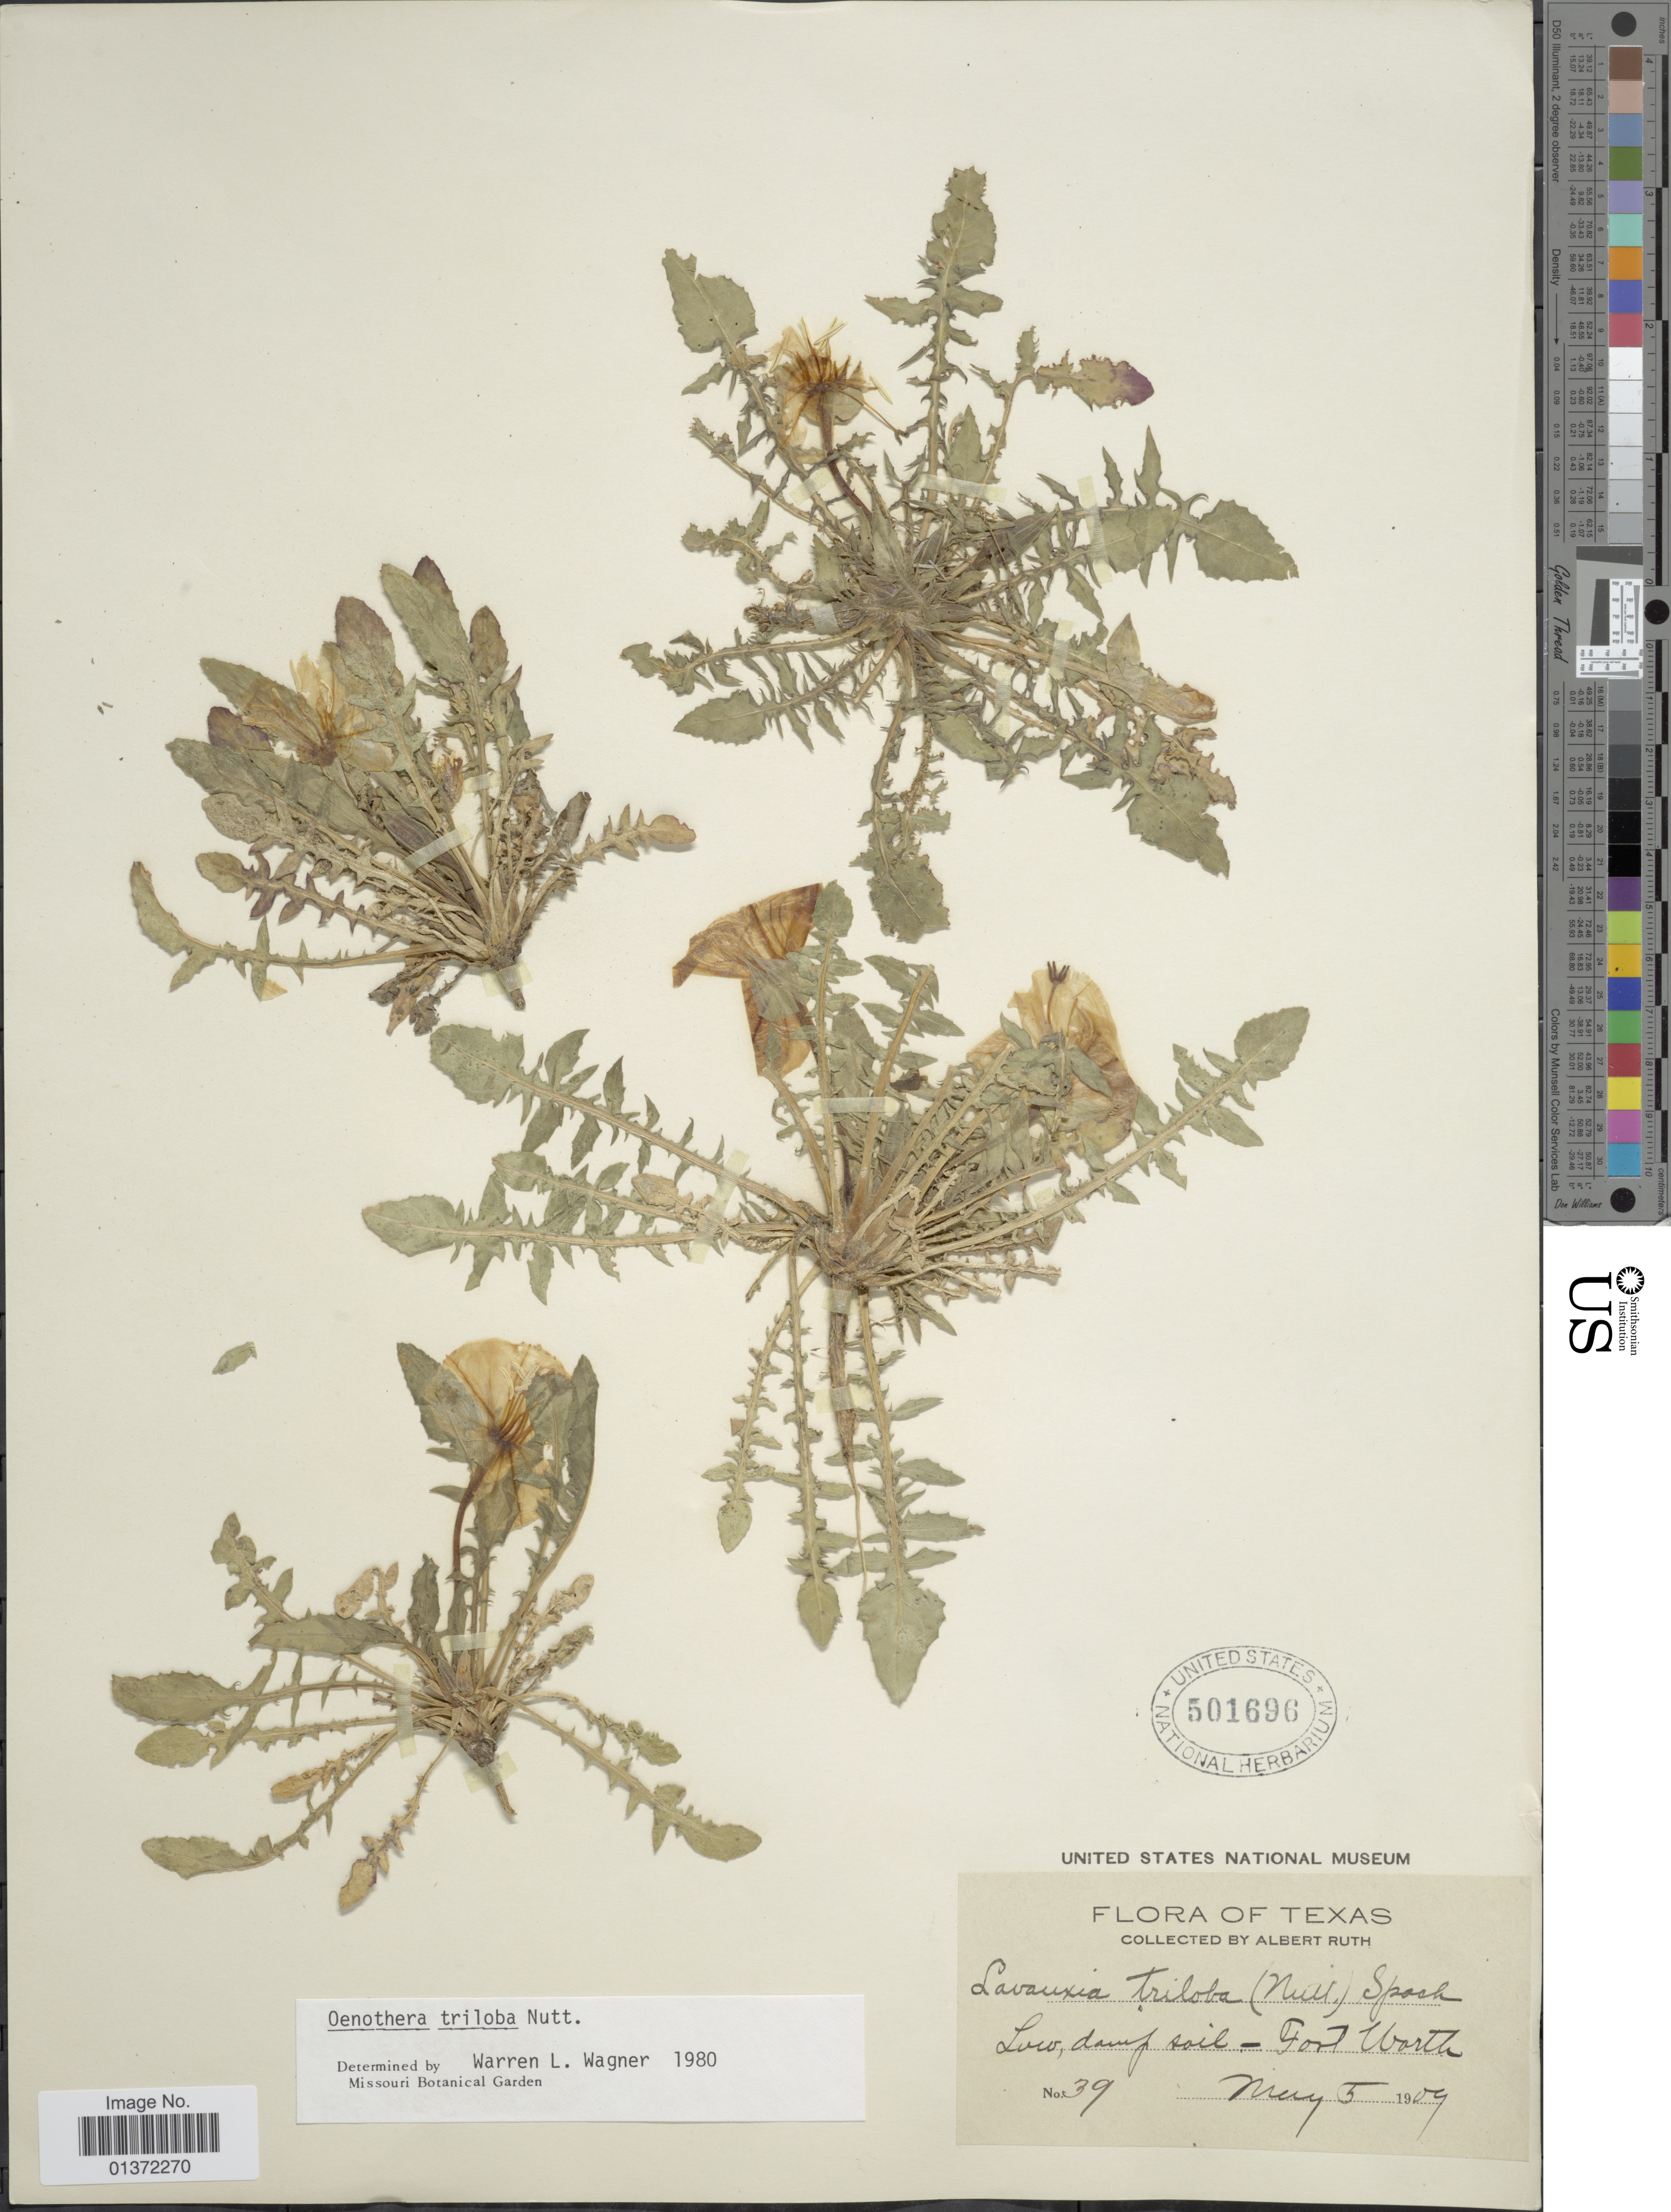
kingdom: Plantae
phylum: Tracheophyta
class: Magnoliopsida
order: Myrtales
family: Onagraceae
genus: Oenothera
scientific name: Oenothera triloba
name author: Nutt.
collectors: A. Ruth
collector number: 39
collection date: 1909-05-05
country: United States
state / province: Texas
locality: Fort Worth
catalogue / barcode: US 501696